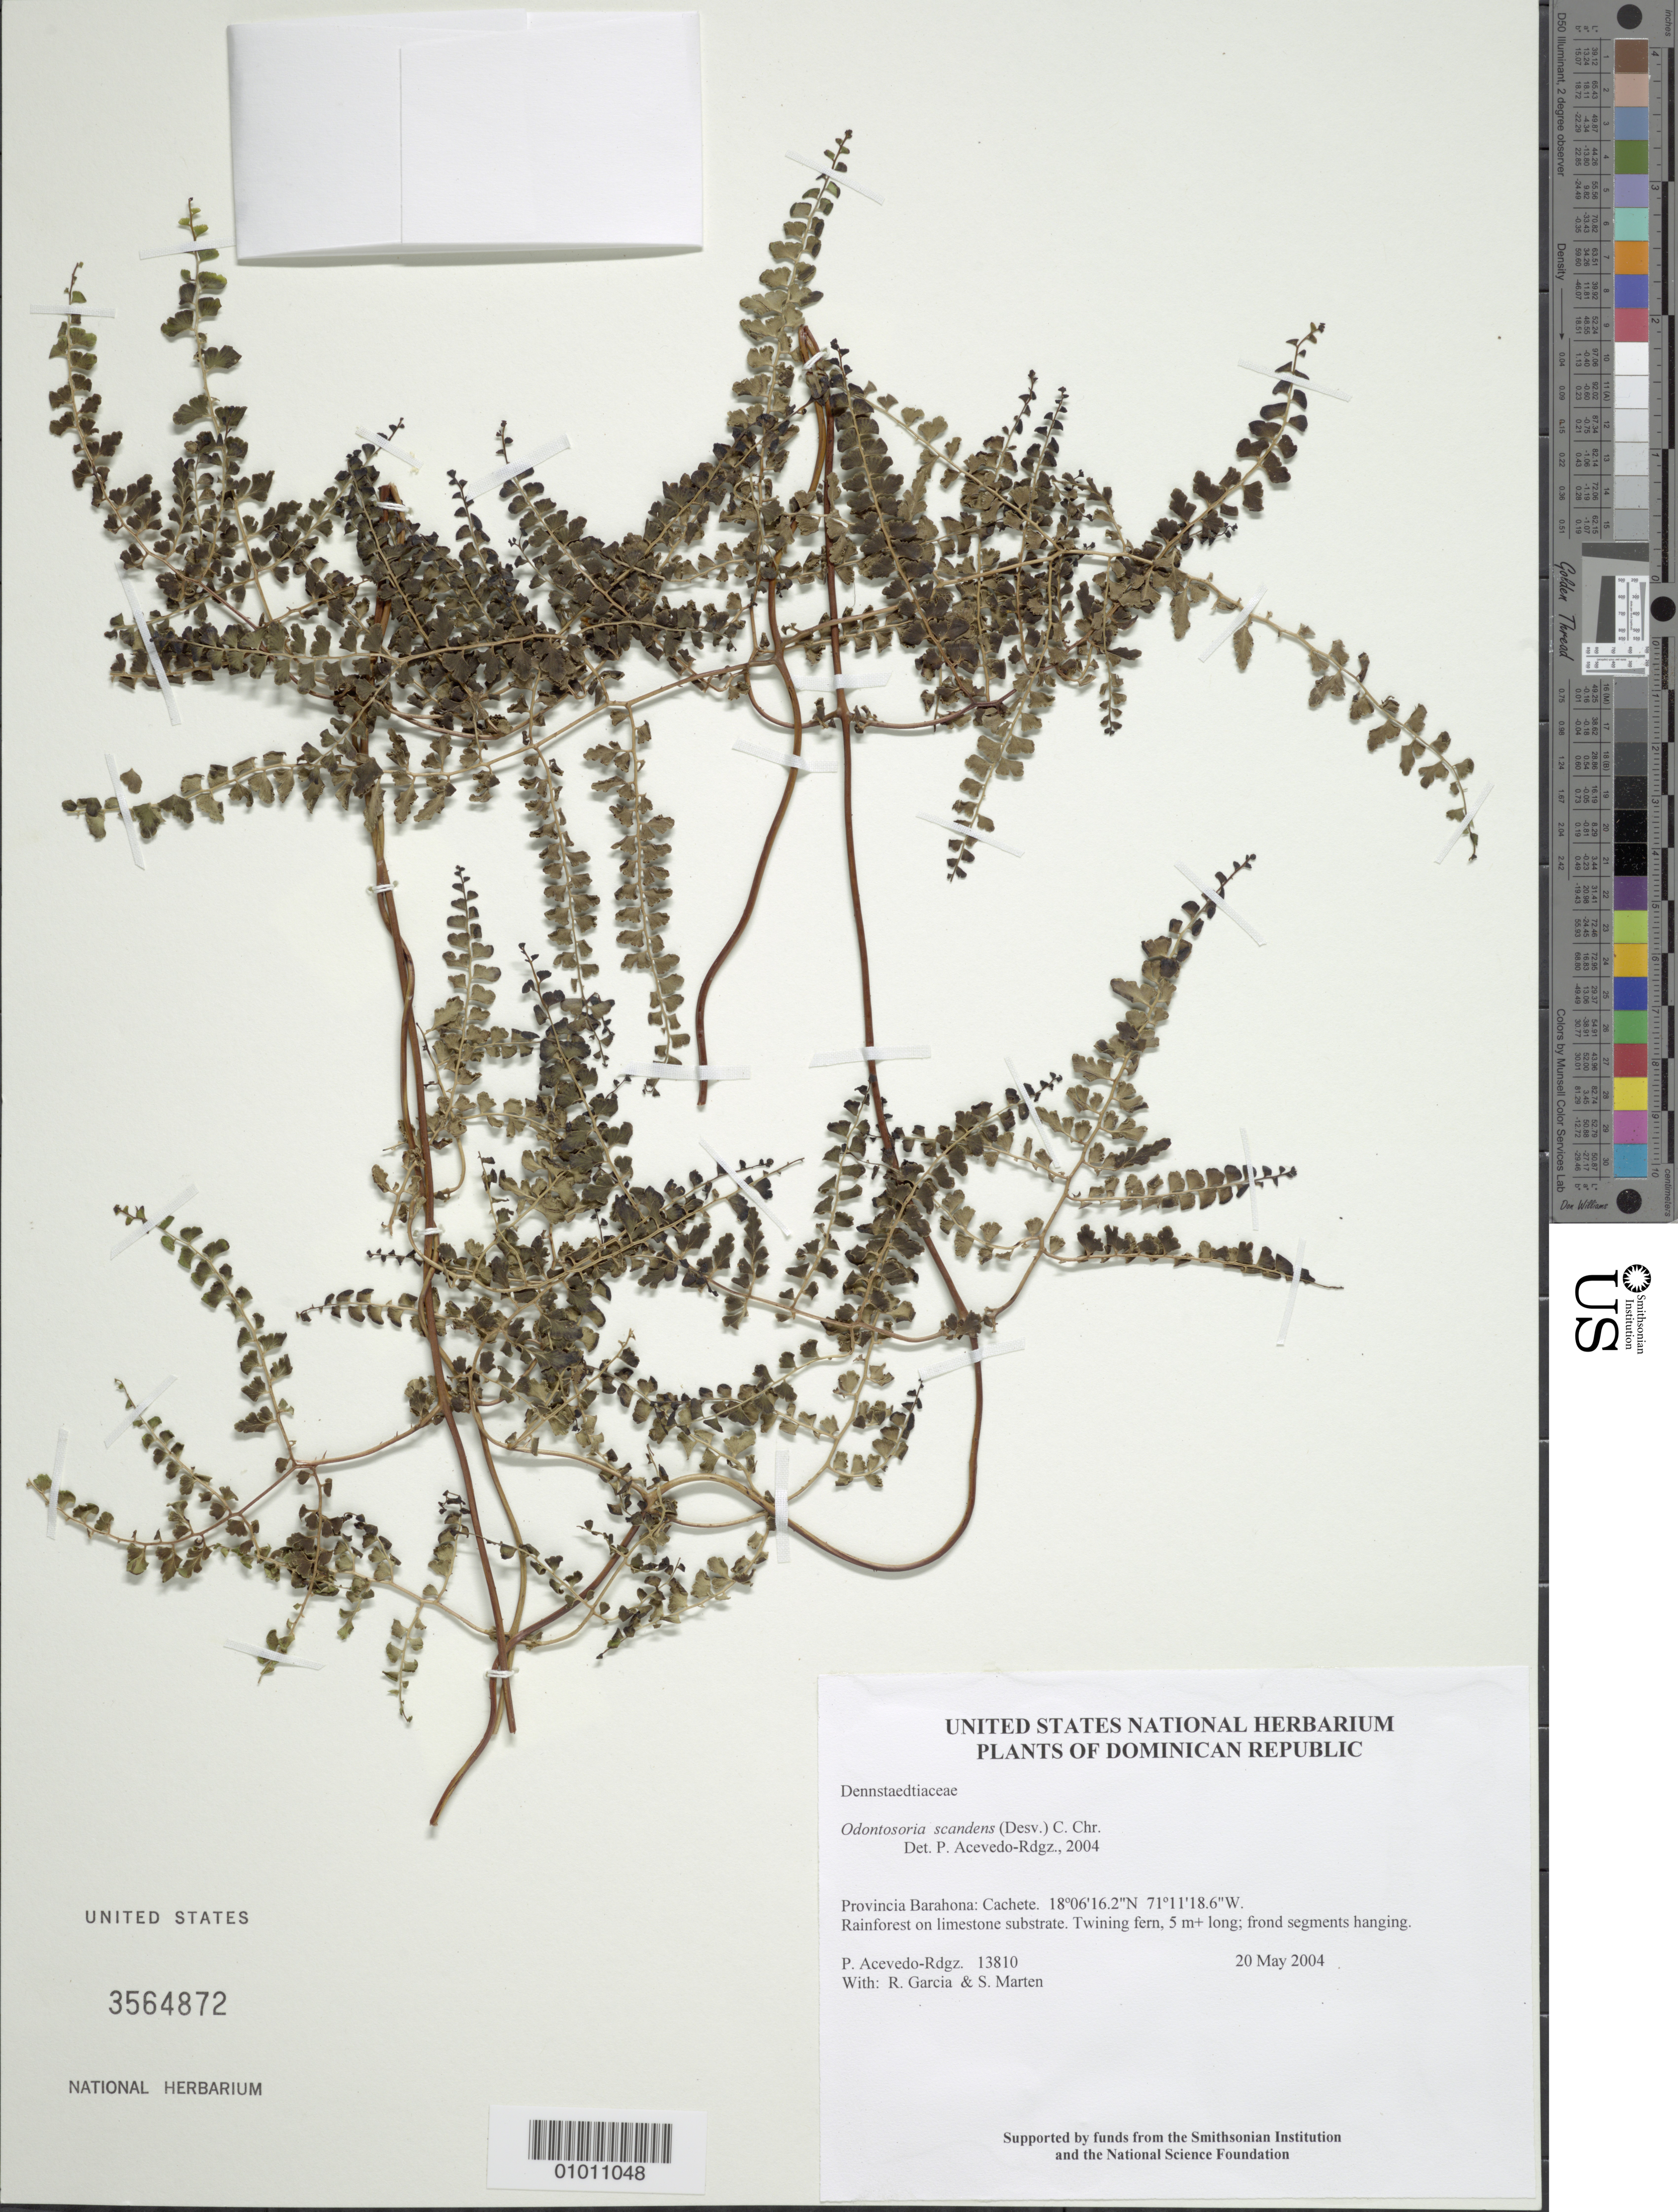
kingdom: Plantae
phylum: Tracheophyta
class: Polypodiopsida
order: Polypodiales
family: Lindsaeaceae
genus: Odontosoria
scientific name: Odontosoria scandens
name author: (Desv.) C. Chr.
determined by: Acevedo-Rodríguez, P., (BOT), Smithsonian Institution - National Museum of Natural History (UNITED STATES)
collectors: P. Acevedo-Rodr., R. G. García & S. Marten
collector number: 13810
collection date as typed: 20 May 2004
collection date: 2004-05-20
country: Dominican Republic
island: Hispaniola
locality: Provincia Barahona: Cachete.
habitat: Rainforest on limestone substrate.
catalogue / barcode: US 3564872